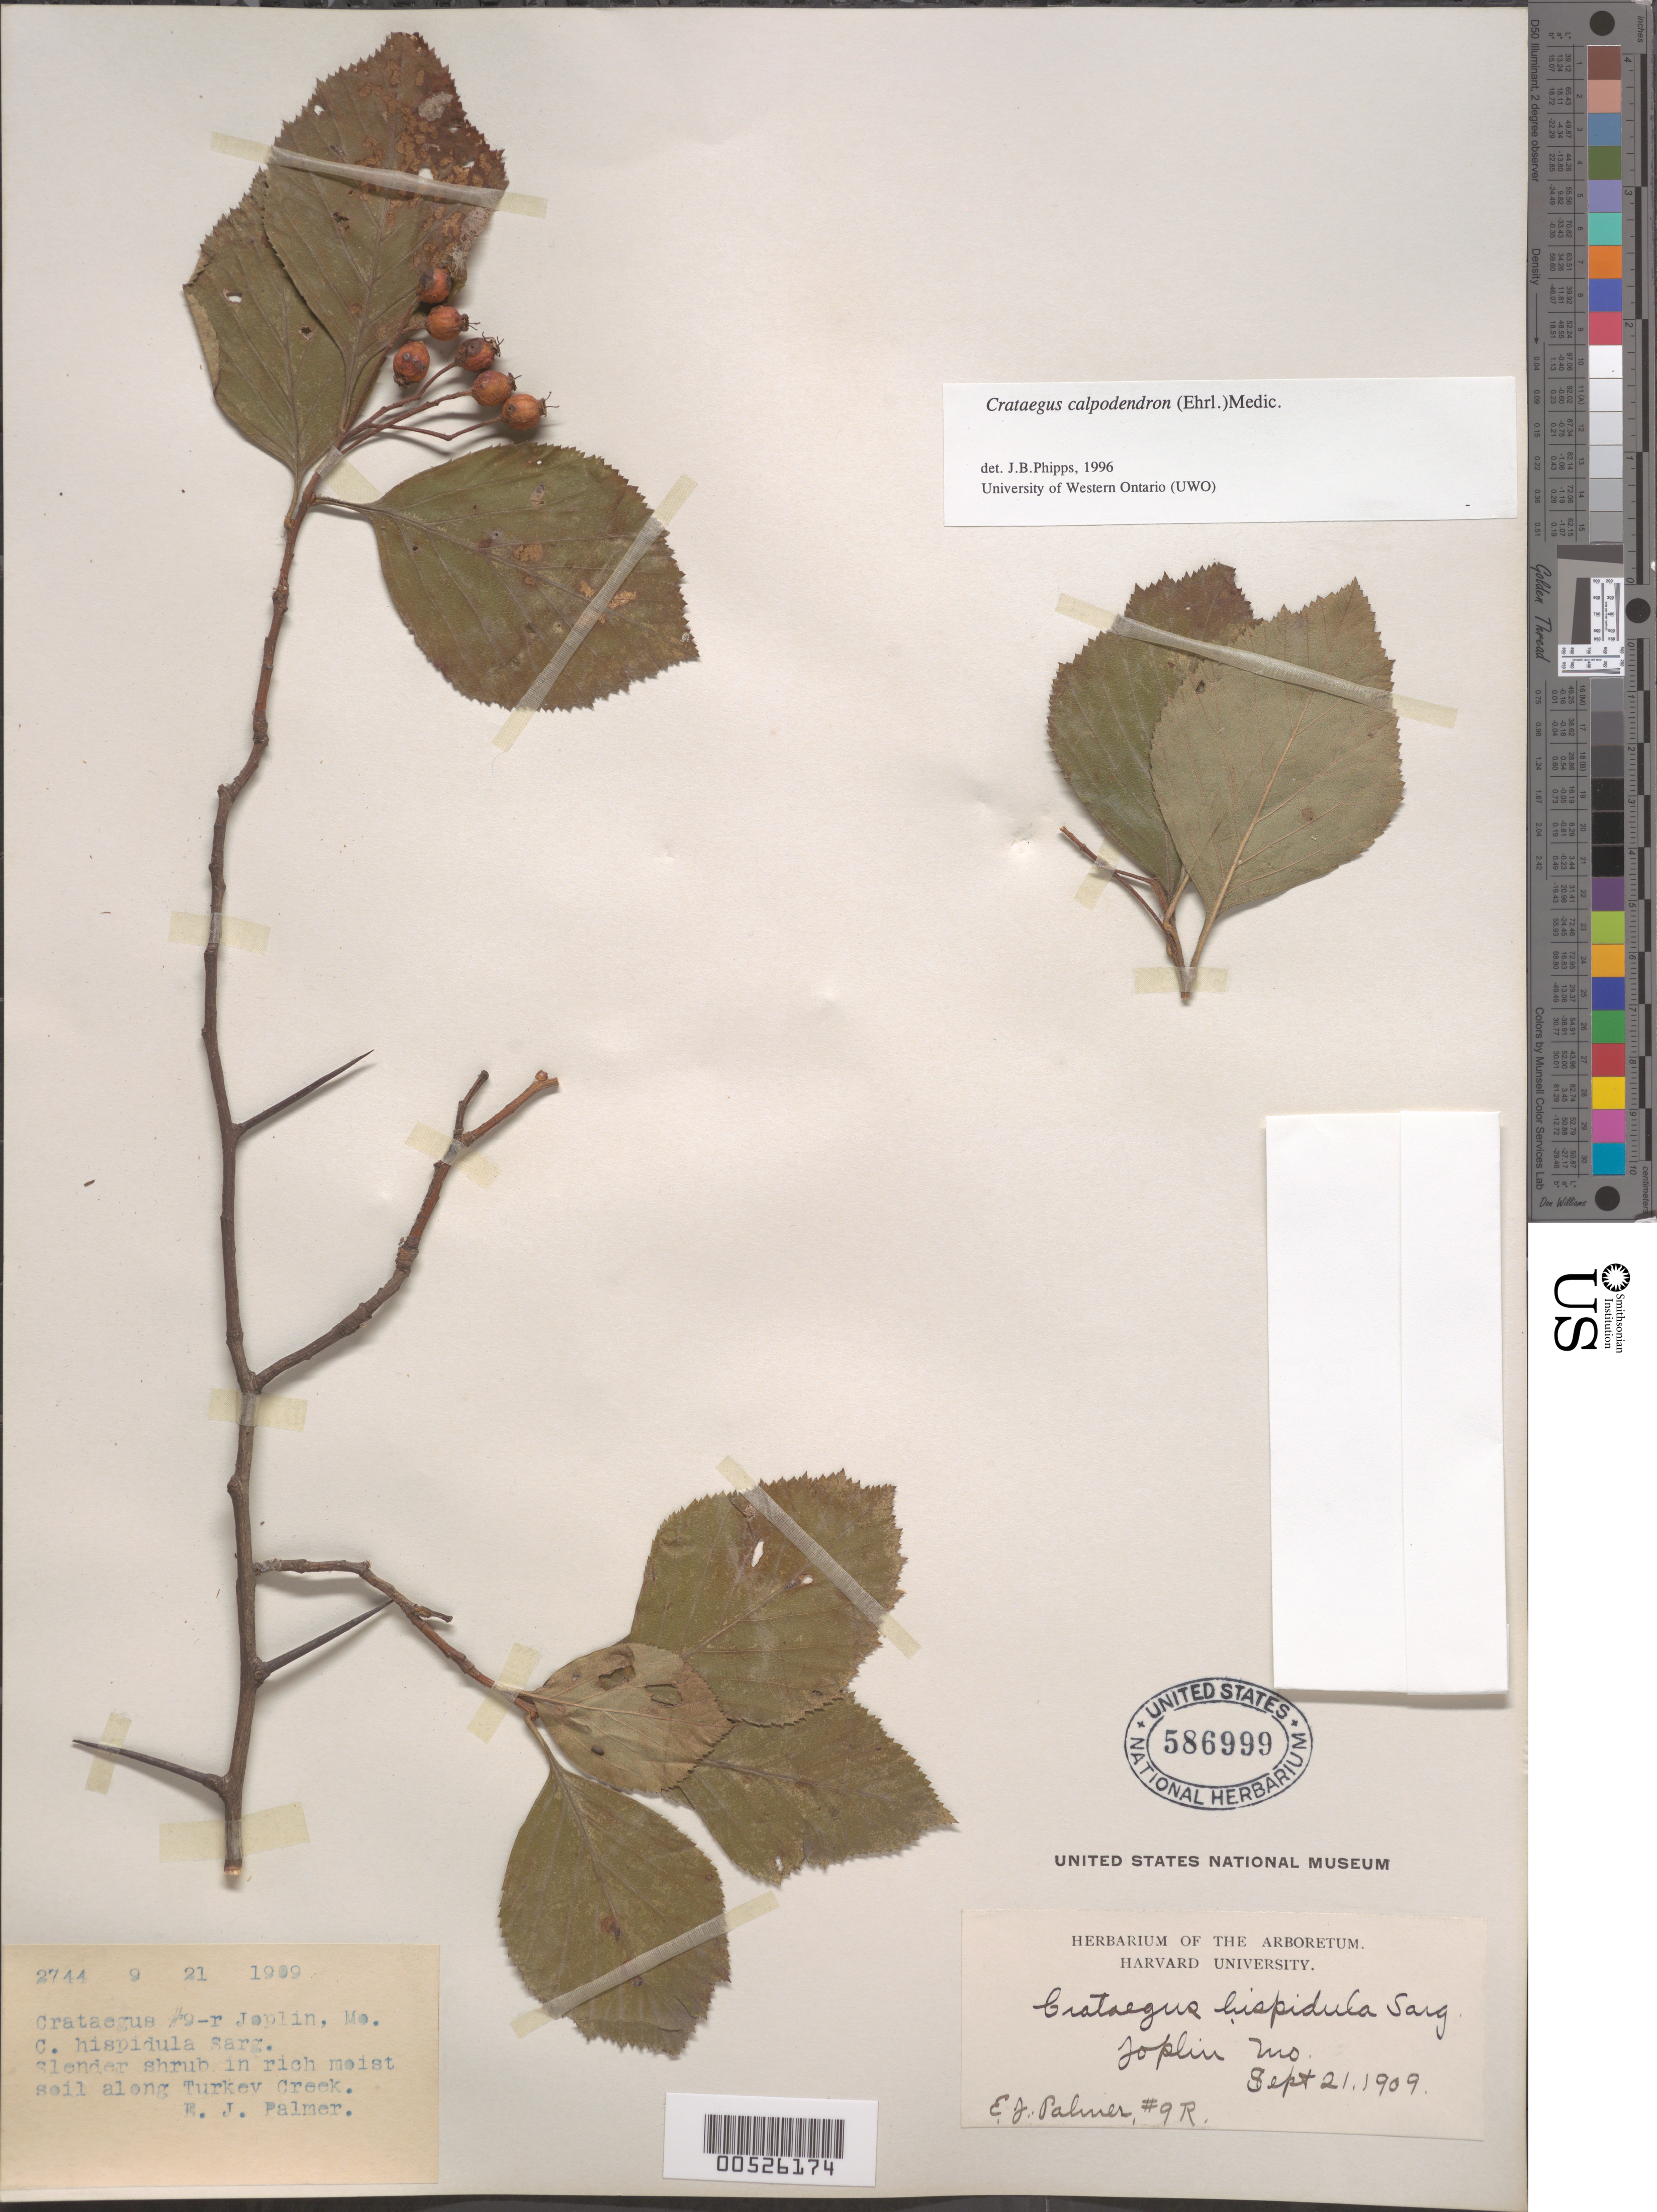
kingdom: Plantae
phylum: Tracheophyta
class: Magnoliopsida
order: Rosales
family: Rosaceae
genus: Crataegus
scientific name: Crataegus calpodendron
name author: (Ehrh.) Medik.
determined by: Phipps, James B., (UWO), University of Western Ontario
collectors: E. J. Palmer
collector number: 2744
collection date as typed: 21 Sep 1909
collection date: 1909-09-21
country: United States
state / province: Missouri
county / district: Jasper / Newton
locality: Joplin, along Turkey Creek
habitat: Rich, moist soil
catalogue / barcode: US 586999